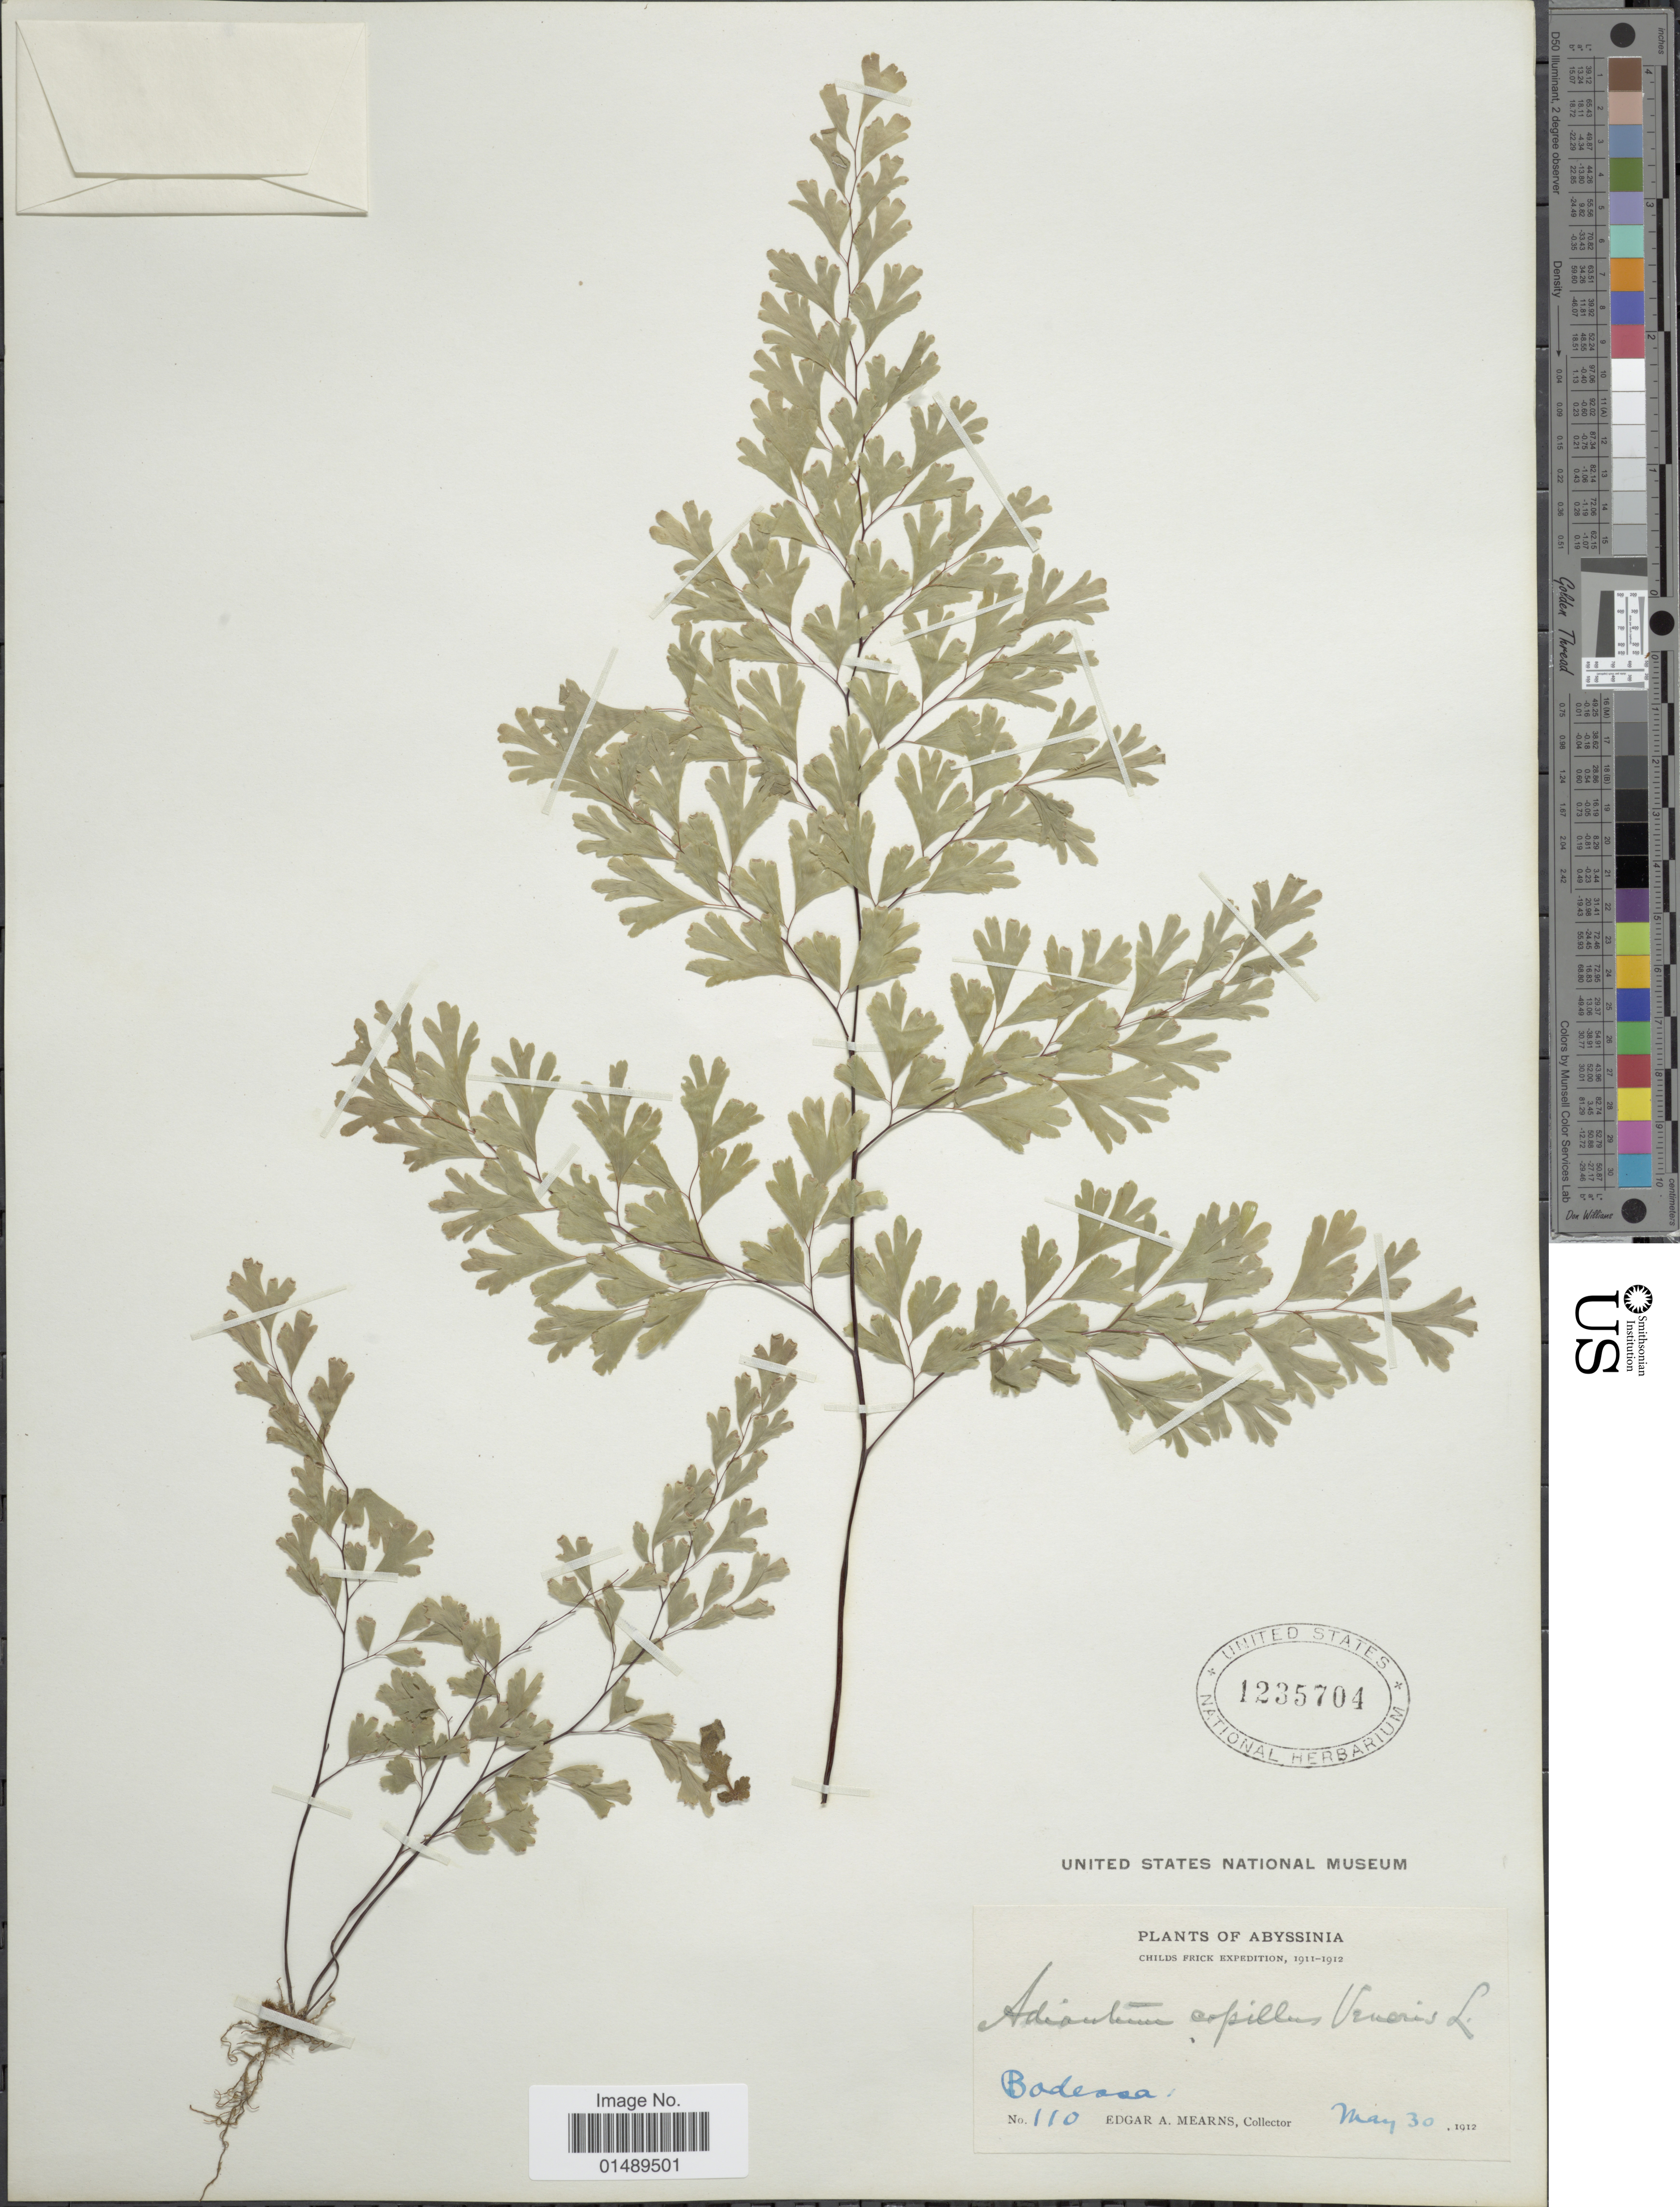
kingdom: Plantae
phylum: Tracheophyta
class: Polypodiopsida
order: Polypodiales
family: Pteridaceae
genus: Adiantum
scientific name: Adiantum capillus-veneris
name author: L.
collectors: E. A. Mearns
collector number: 110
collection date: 1912-05-30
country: Eritrea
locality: Bodessa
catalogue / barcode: US 1235704